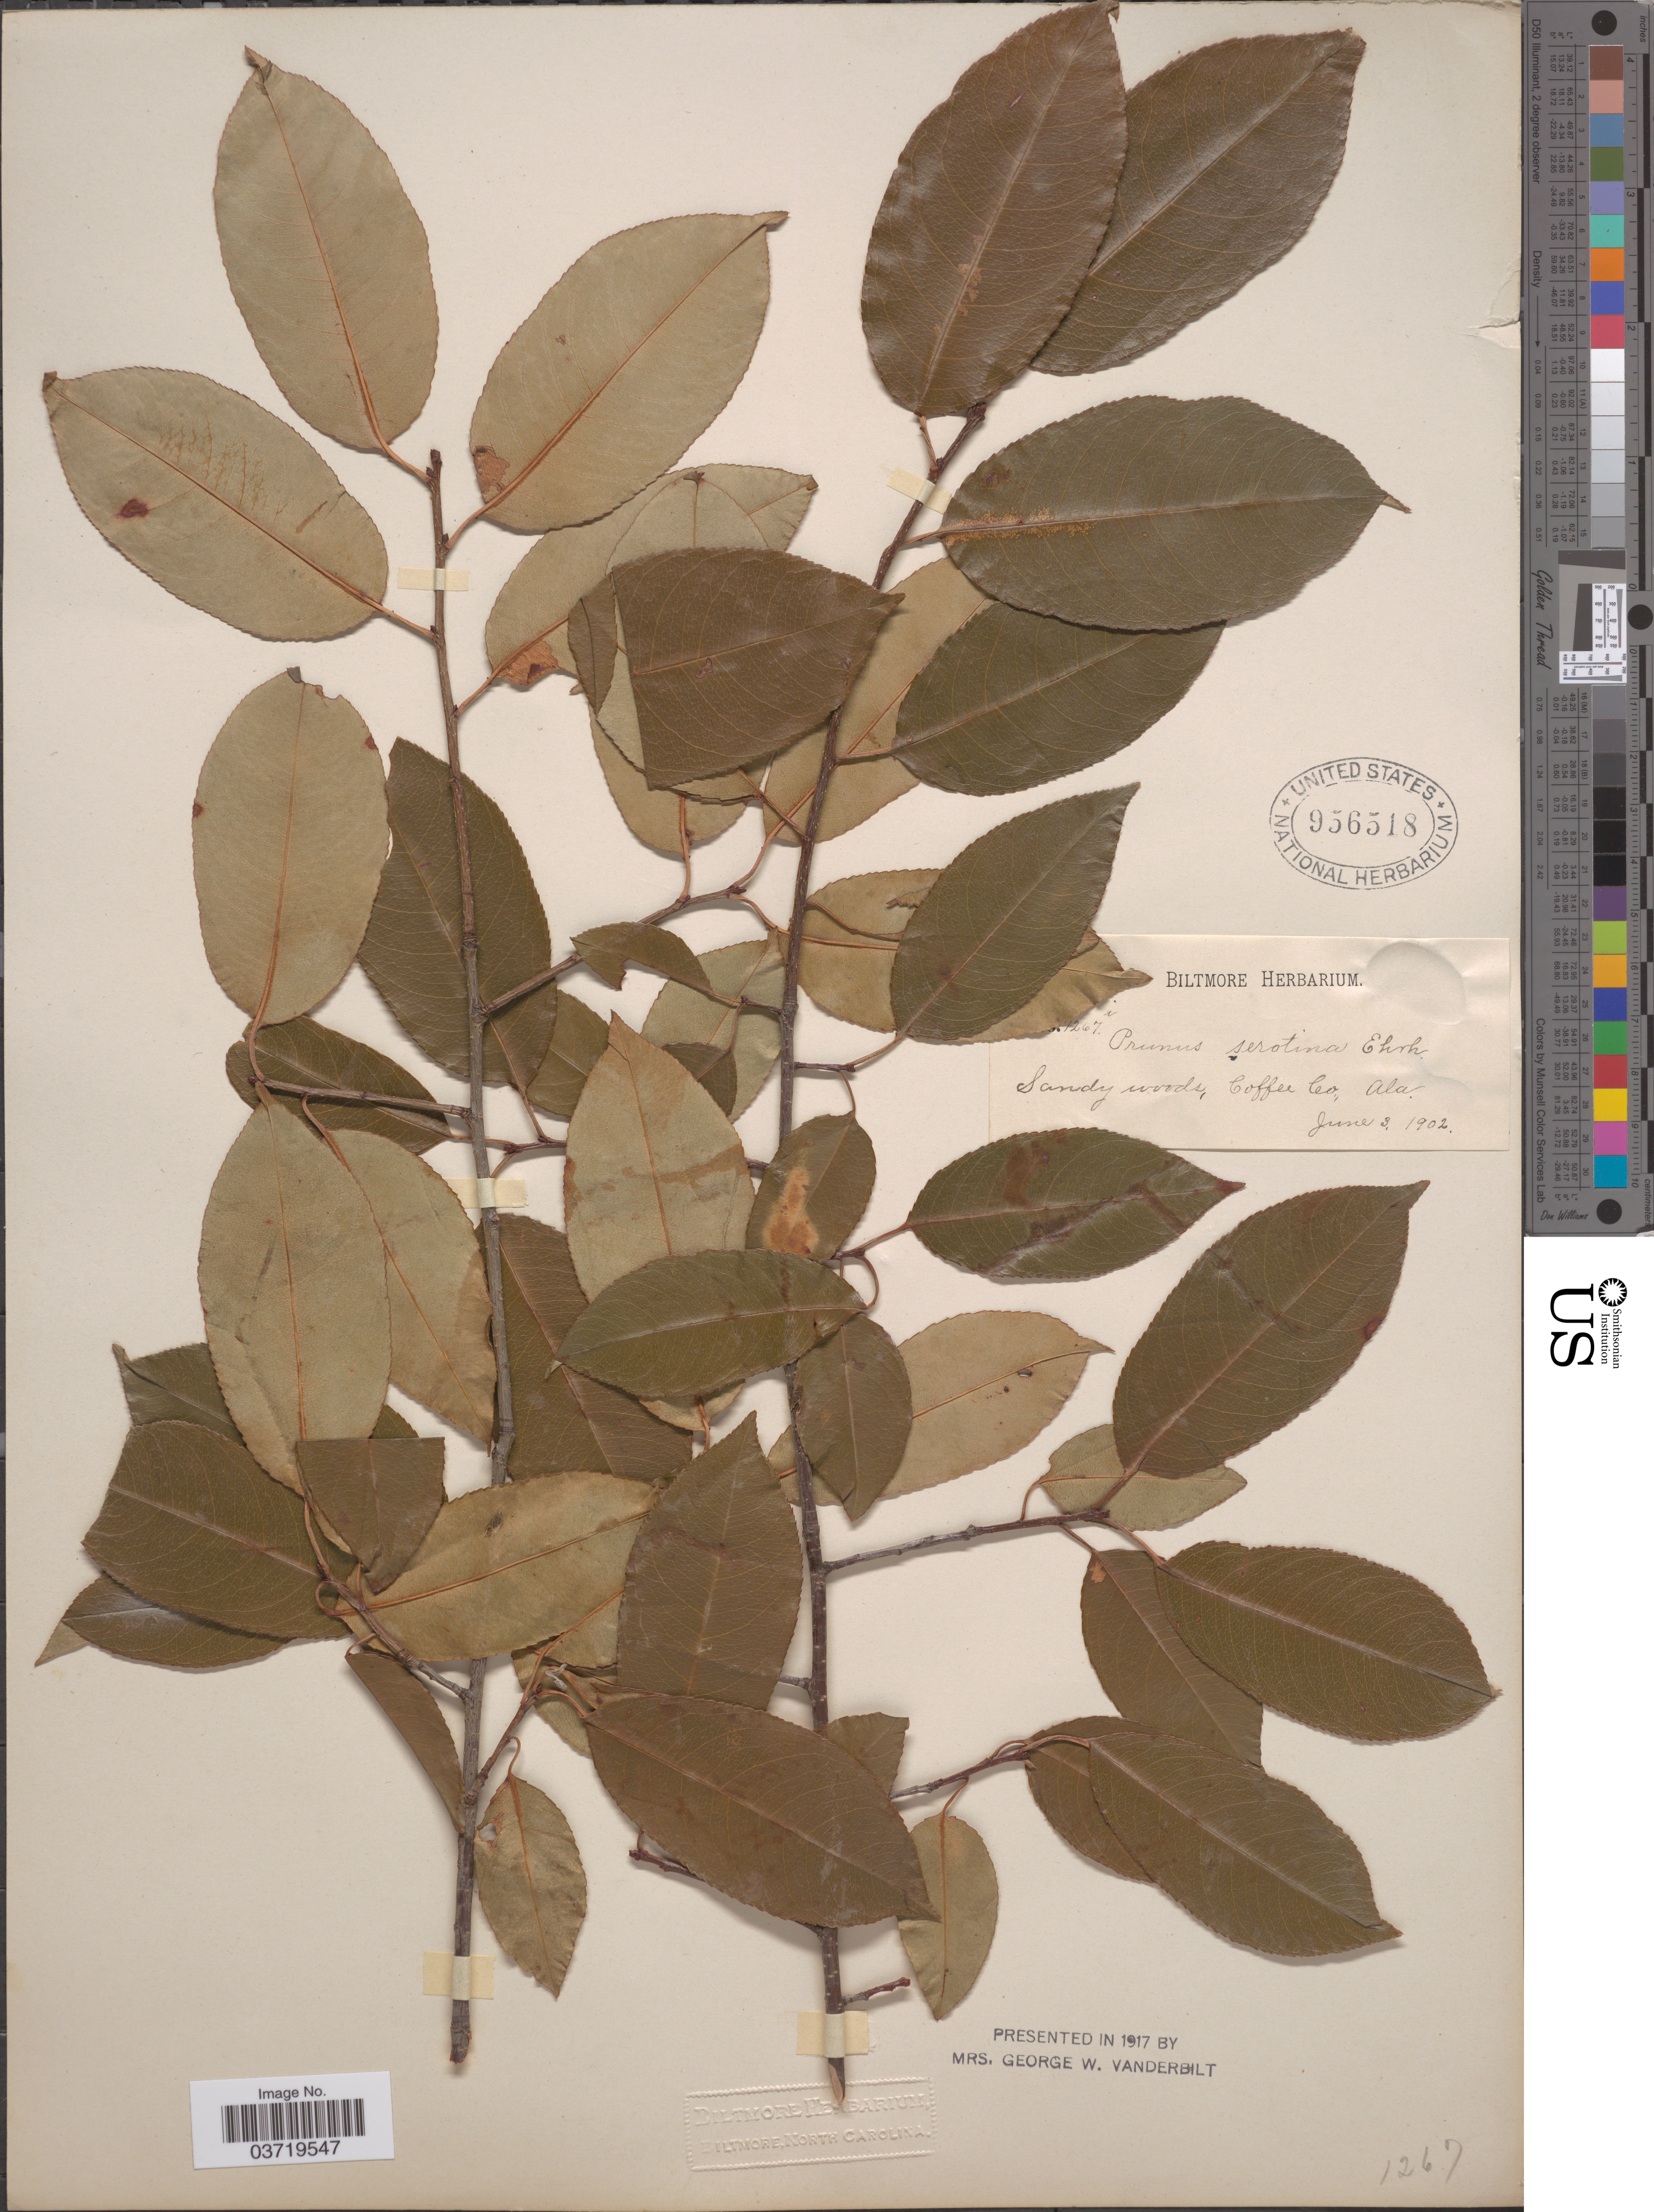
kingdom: Plantae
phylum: Tracheophyta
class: Magnoliopsida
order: Rosales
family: Rosaceae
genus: Prunus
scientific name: Prunus serotina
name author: Ehrh.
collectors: ex herb. Biltmore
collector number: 1267i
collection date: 1902-06-03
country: United States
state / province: Alabama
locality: Coffee Co.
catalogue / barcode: US 956518